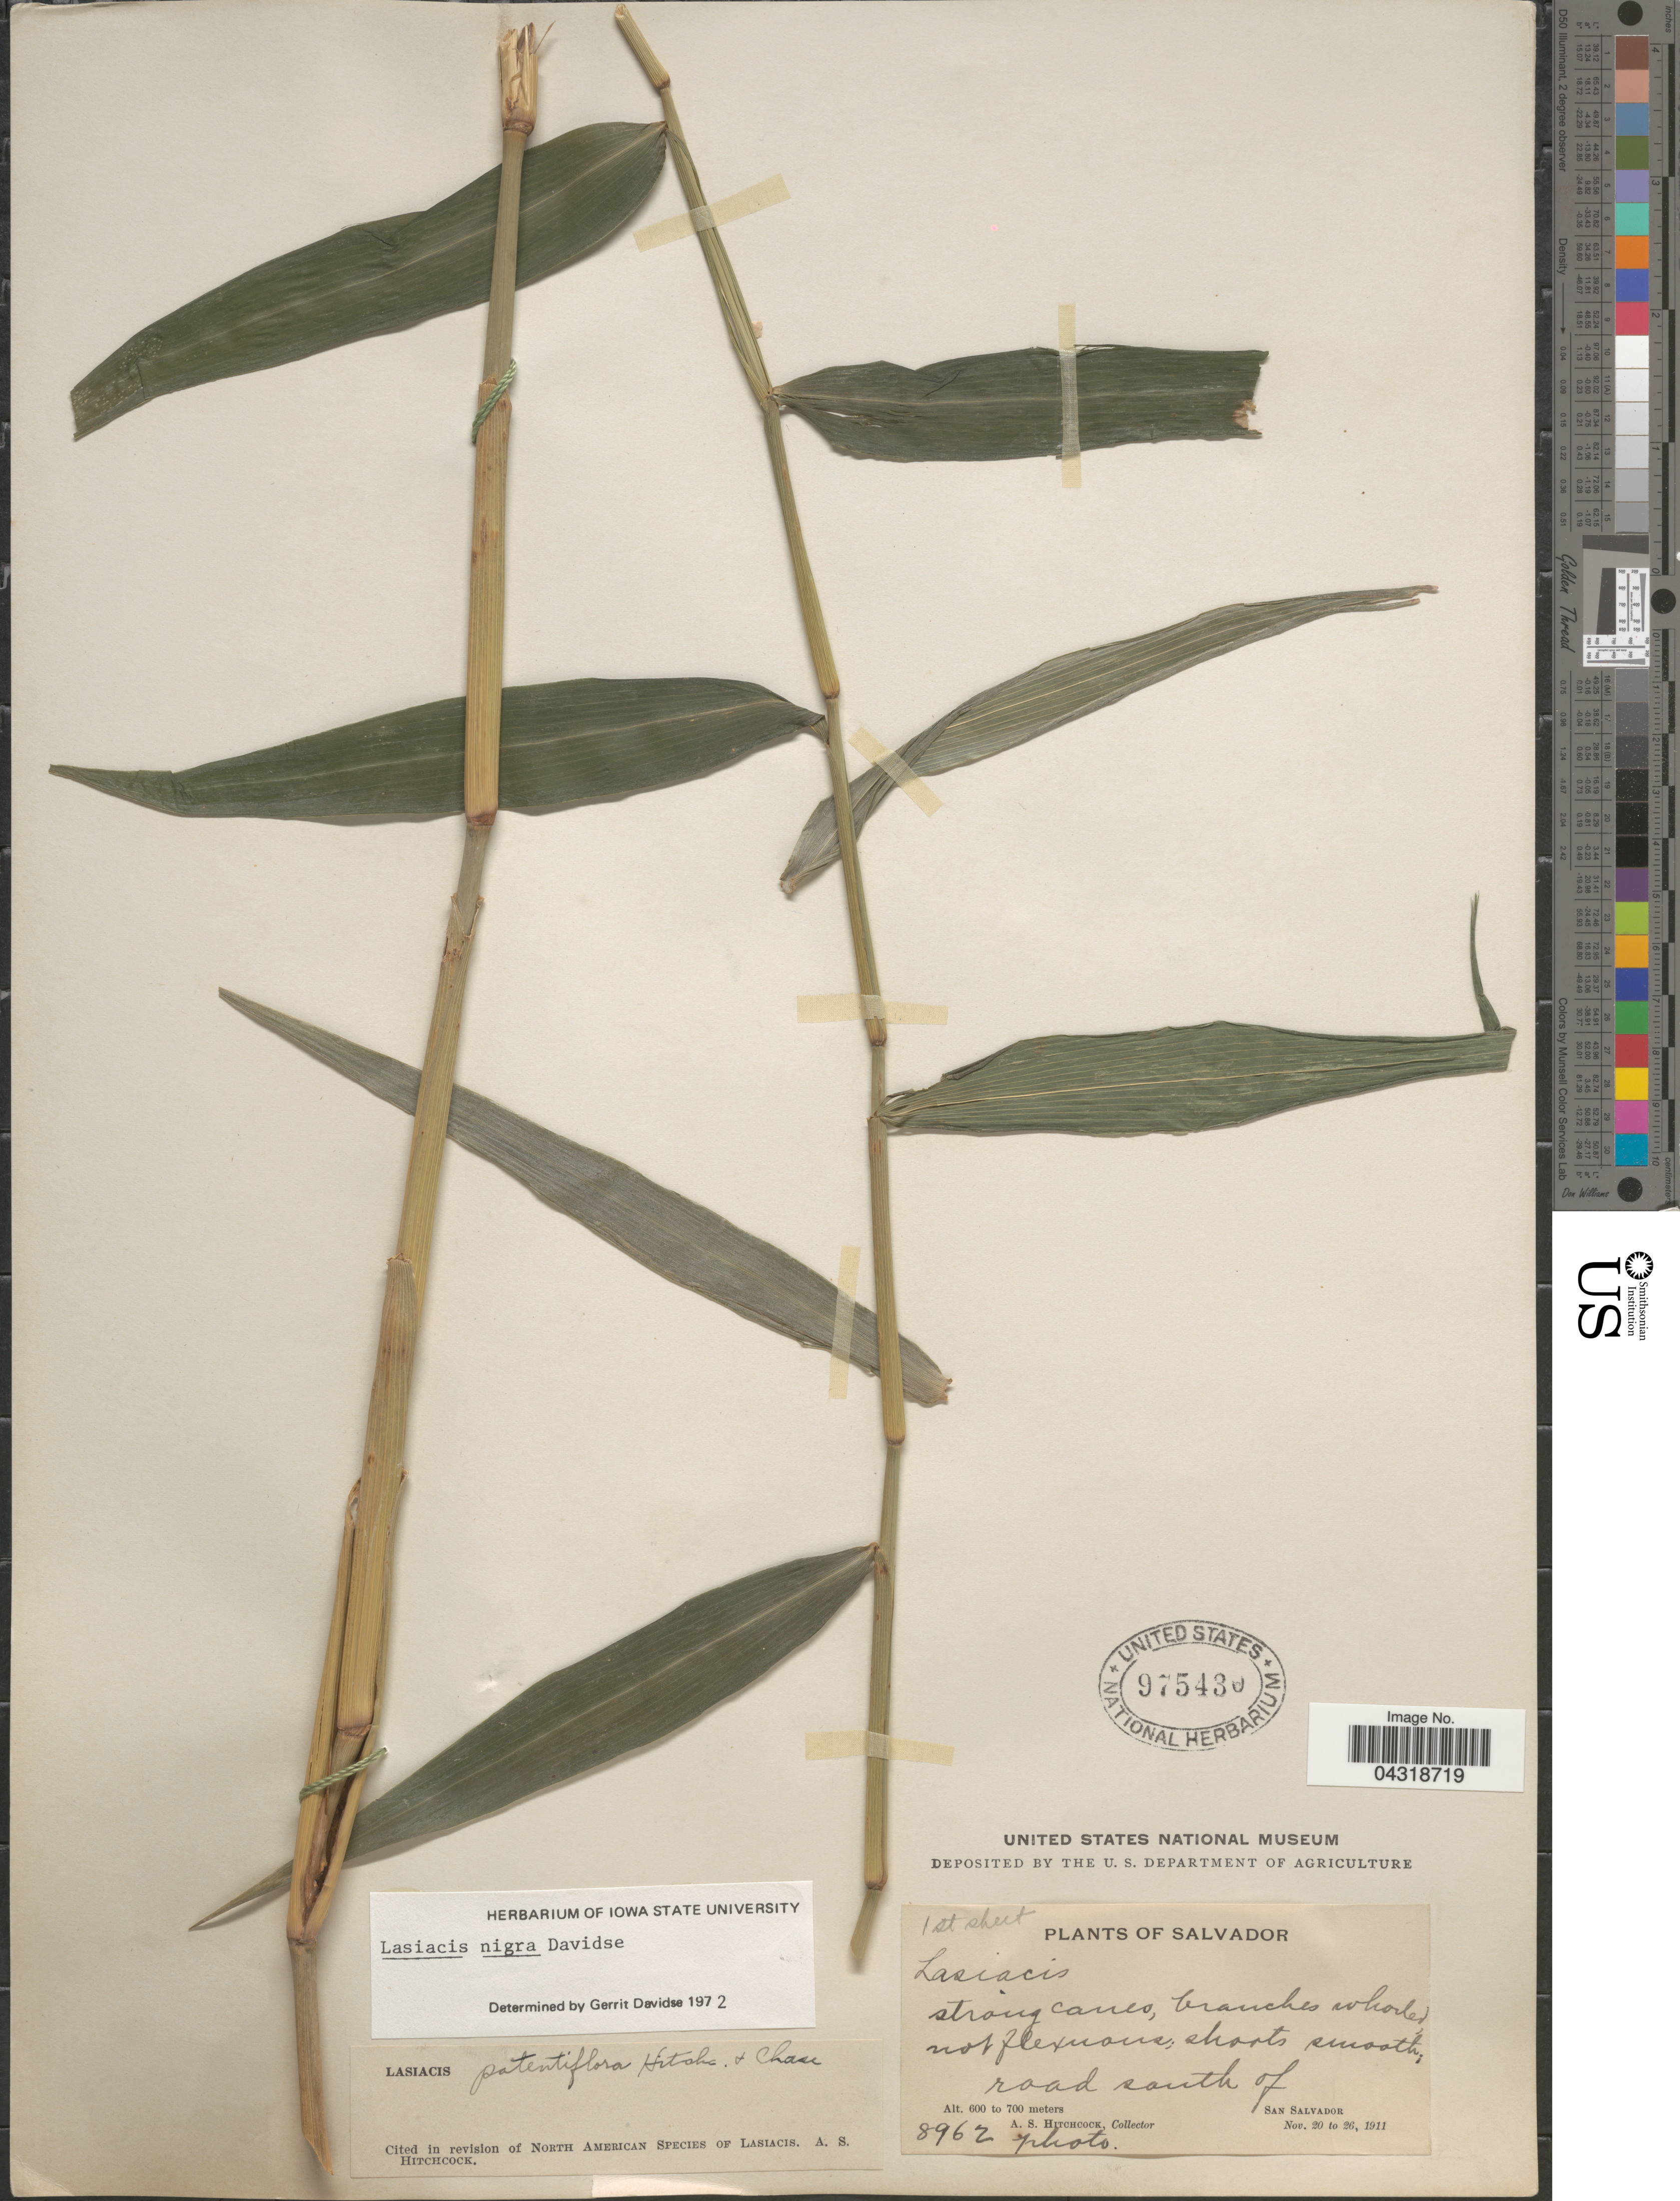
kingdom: Plantae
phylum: Tracheophyta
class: Liliopsida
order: Poales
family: Poaceae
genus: Lasiacis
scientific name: Lasiacis oaxacensis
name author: (Steud.) Hitchc.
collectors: A. S. Hitchcock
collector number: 8962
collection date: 1911-11-20/1911-11-26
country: El Salvador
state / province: San Salvador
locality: Road south of San Salvador.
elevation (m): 600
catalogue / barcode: US 975430